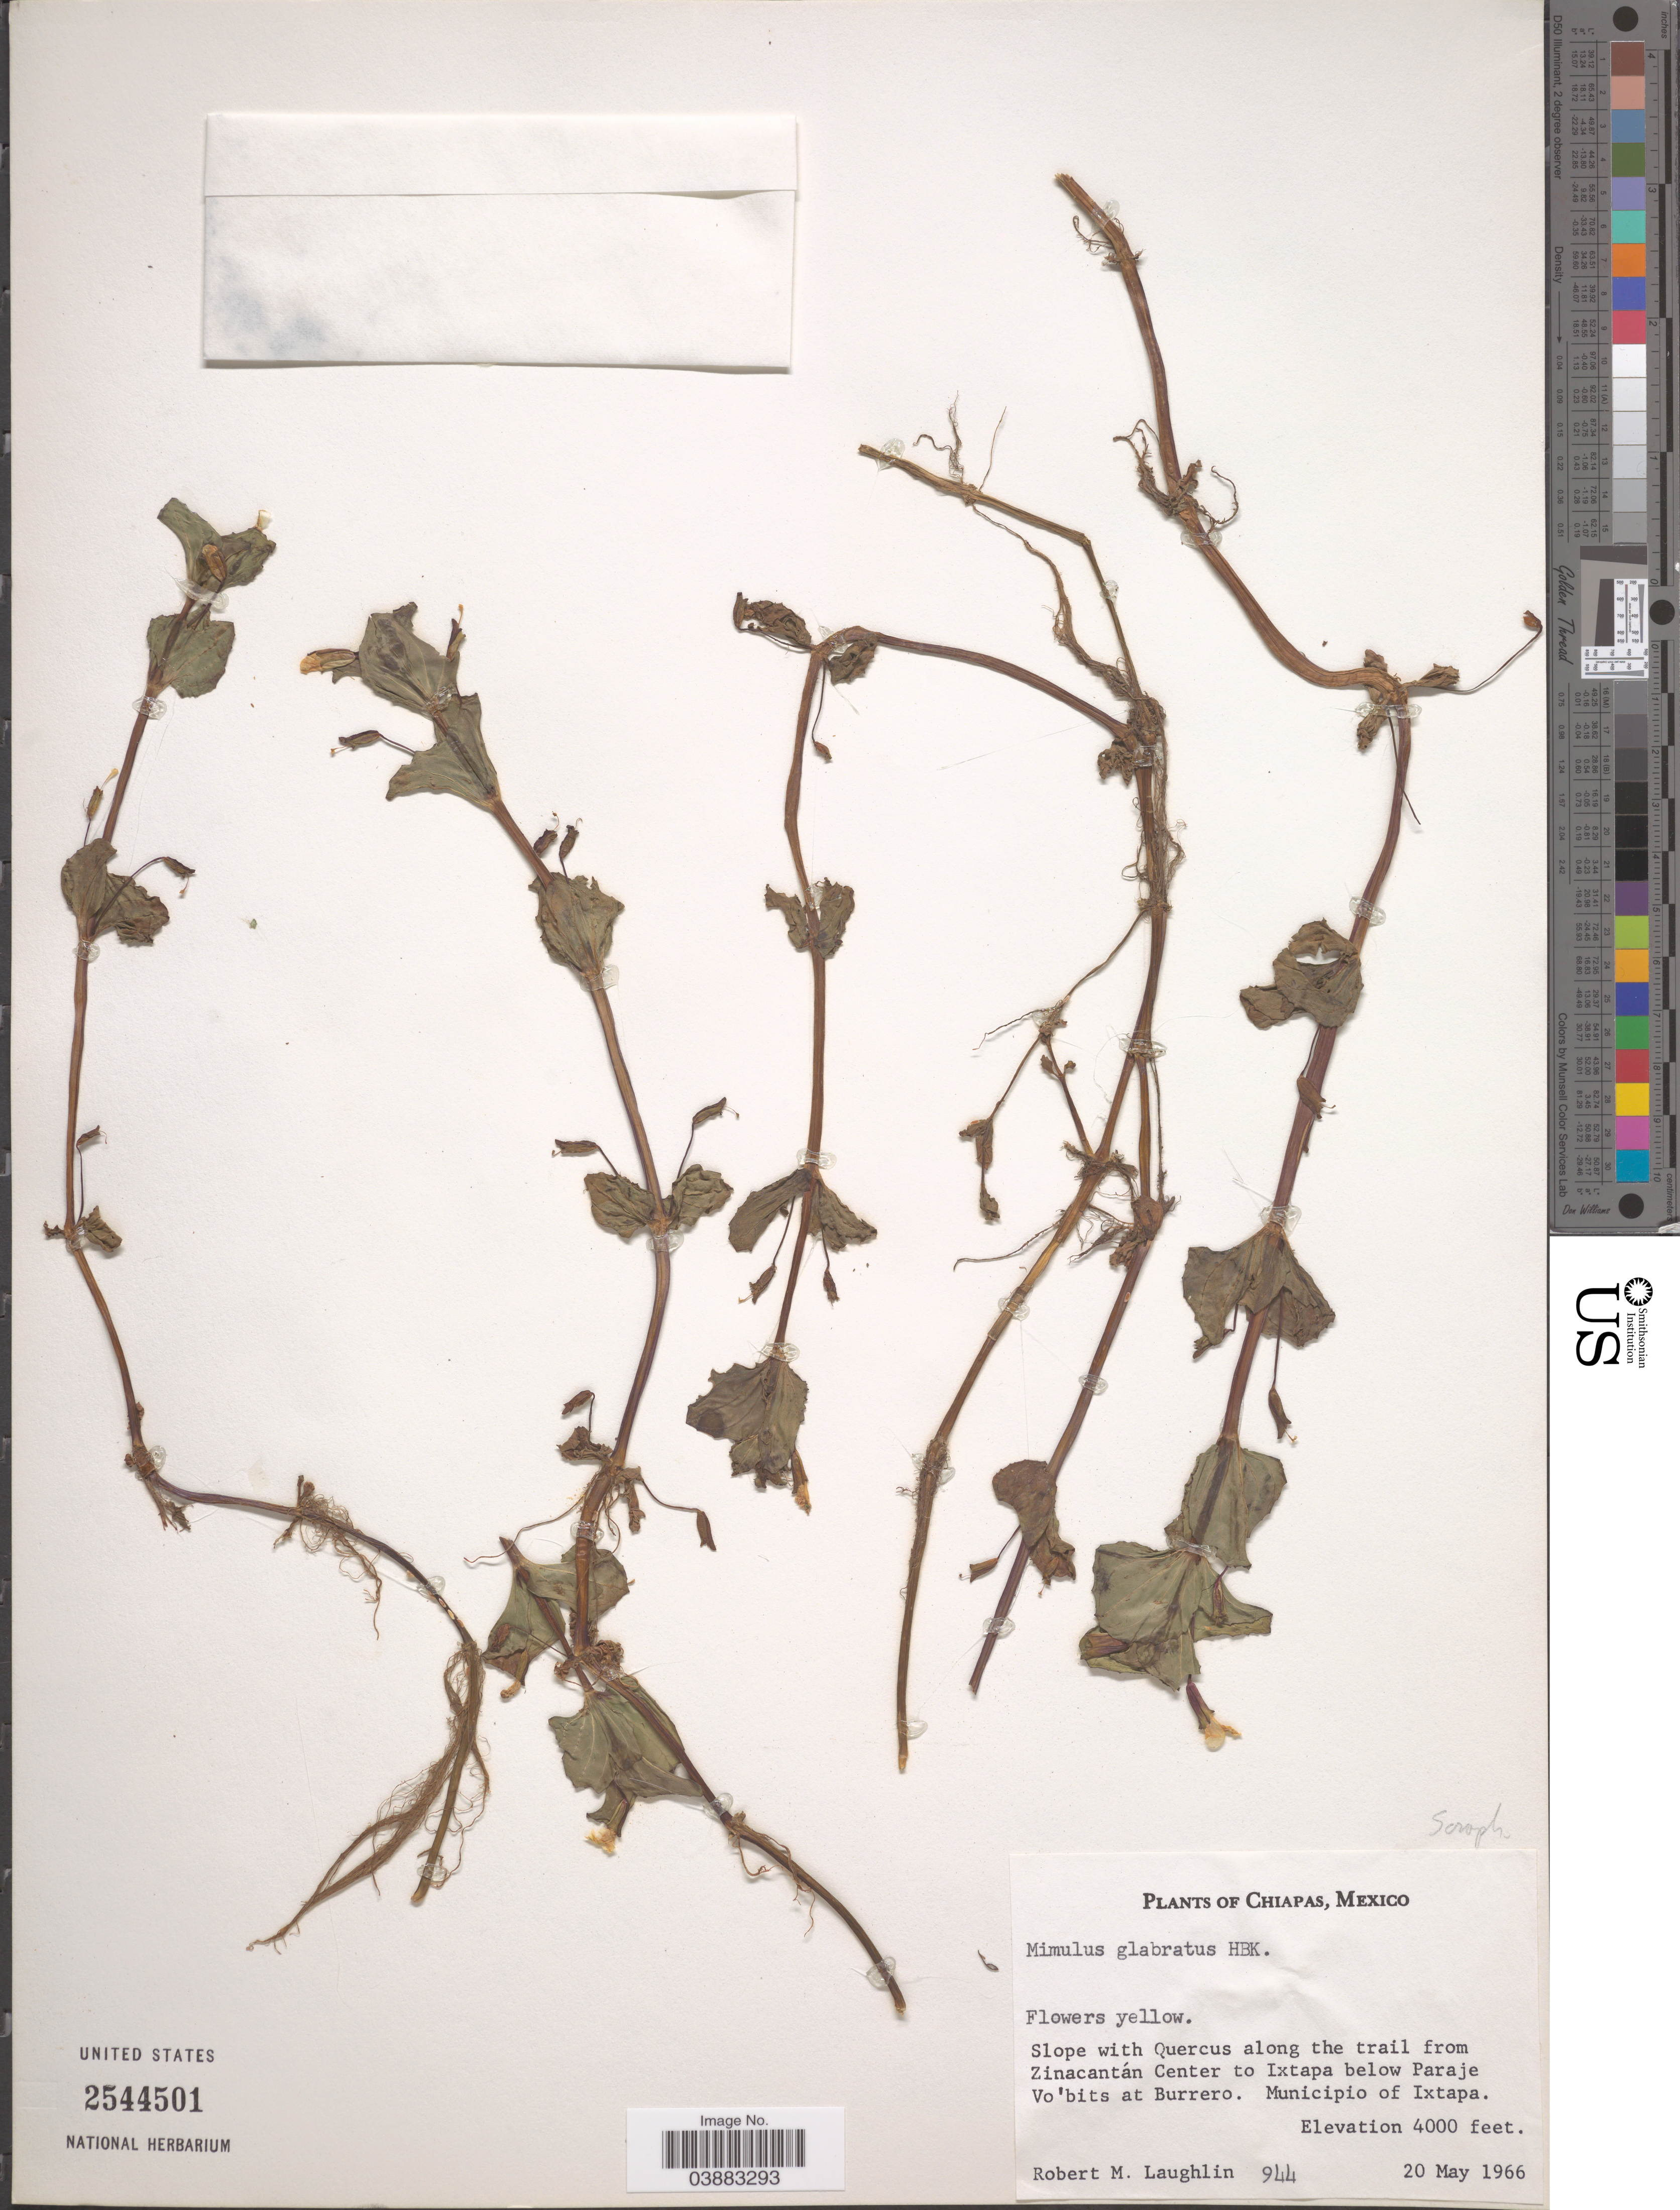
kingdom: Plantae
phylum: Tracheophyta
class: Magnoliopsida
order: Lamiales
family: Phrymaceae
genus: Mimulus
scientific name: Mimulus glabratus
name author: Kunth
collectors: R. M. Laughlin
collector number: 944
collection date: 1966-05-20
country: Mexico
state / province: Chiapas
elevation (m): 1219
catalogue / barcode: US 2544501